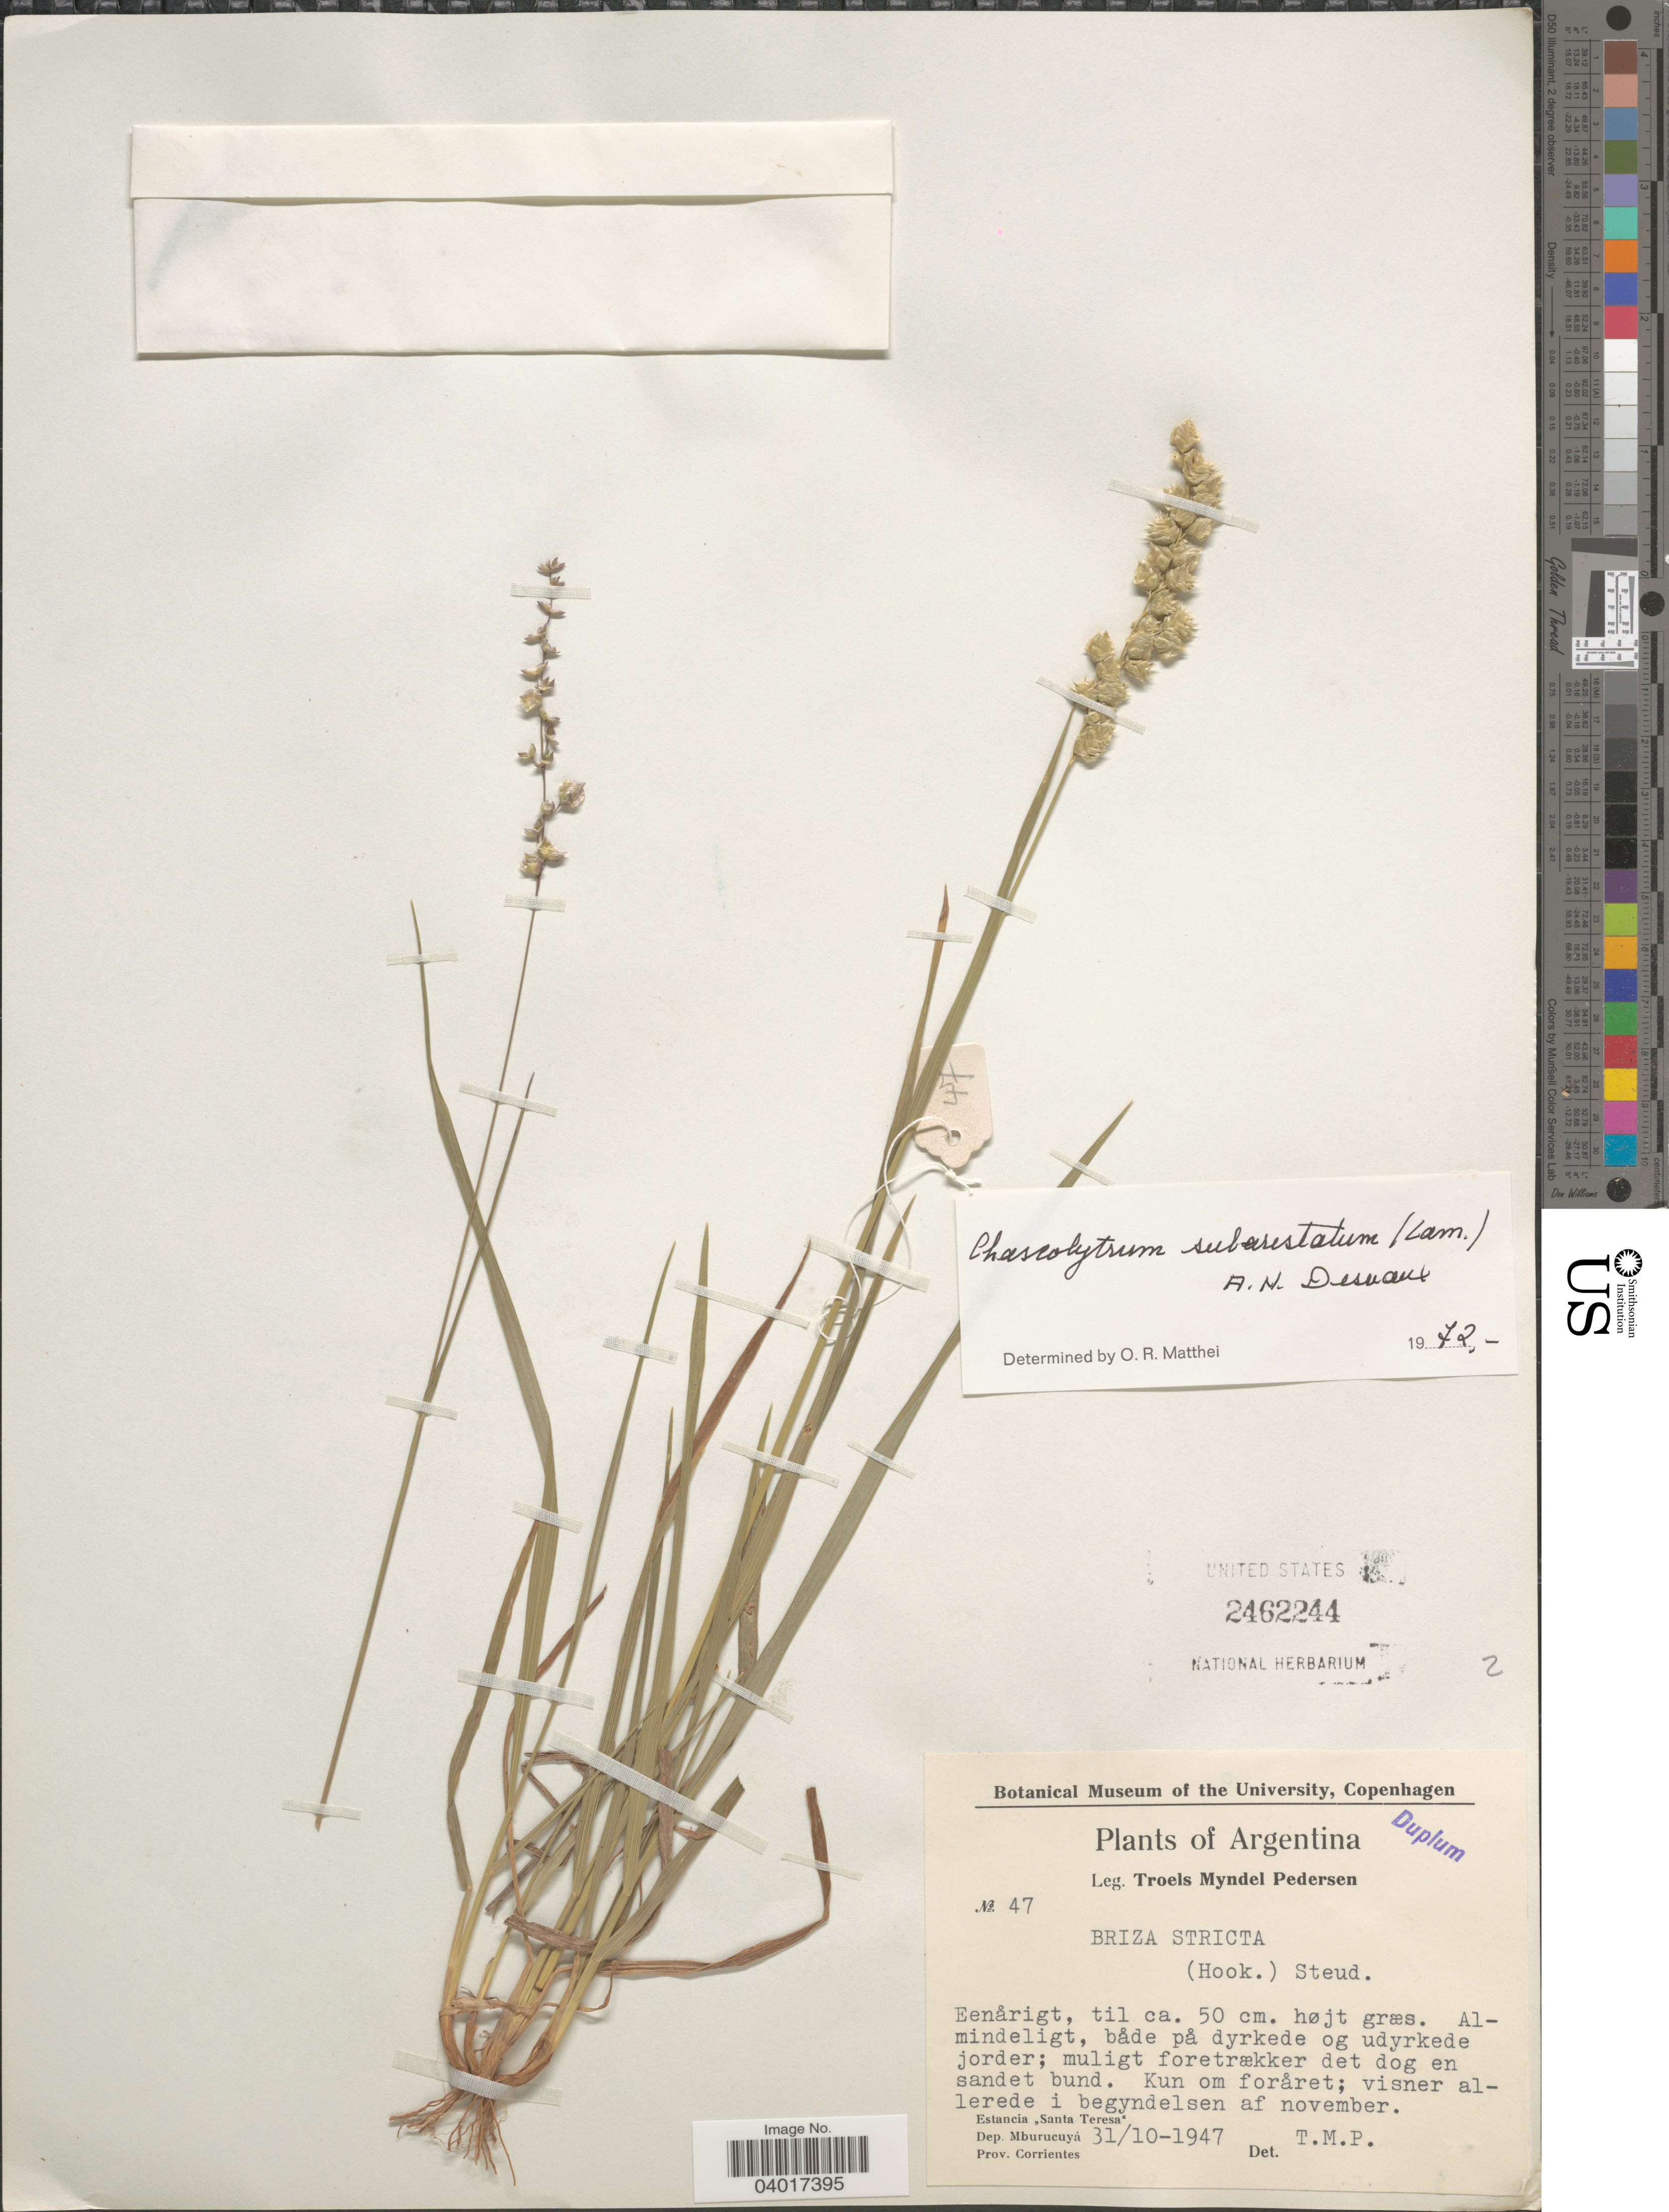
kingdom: Plantae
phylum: Tracheophyta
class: Liliopsida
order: Poales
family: Poaceae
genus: Chascolytrum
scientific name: Chascolytrum subaristatum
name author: (Lam.) Desv.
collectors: T. Pederson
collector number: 47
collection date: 1947-10-31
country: Argentina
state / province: Corrientes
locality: Estancia "Santa Teresa". Dep. Mburucuyá.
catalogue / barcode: US 2462244